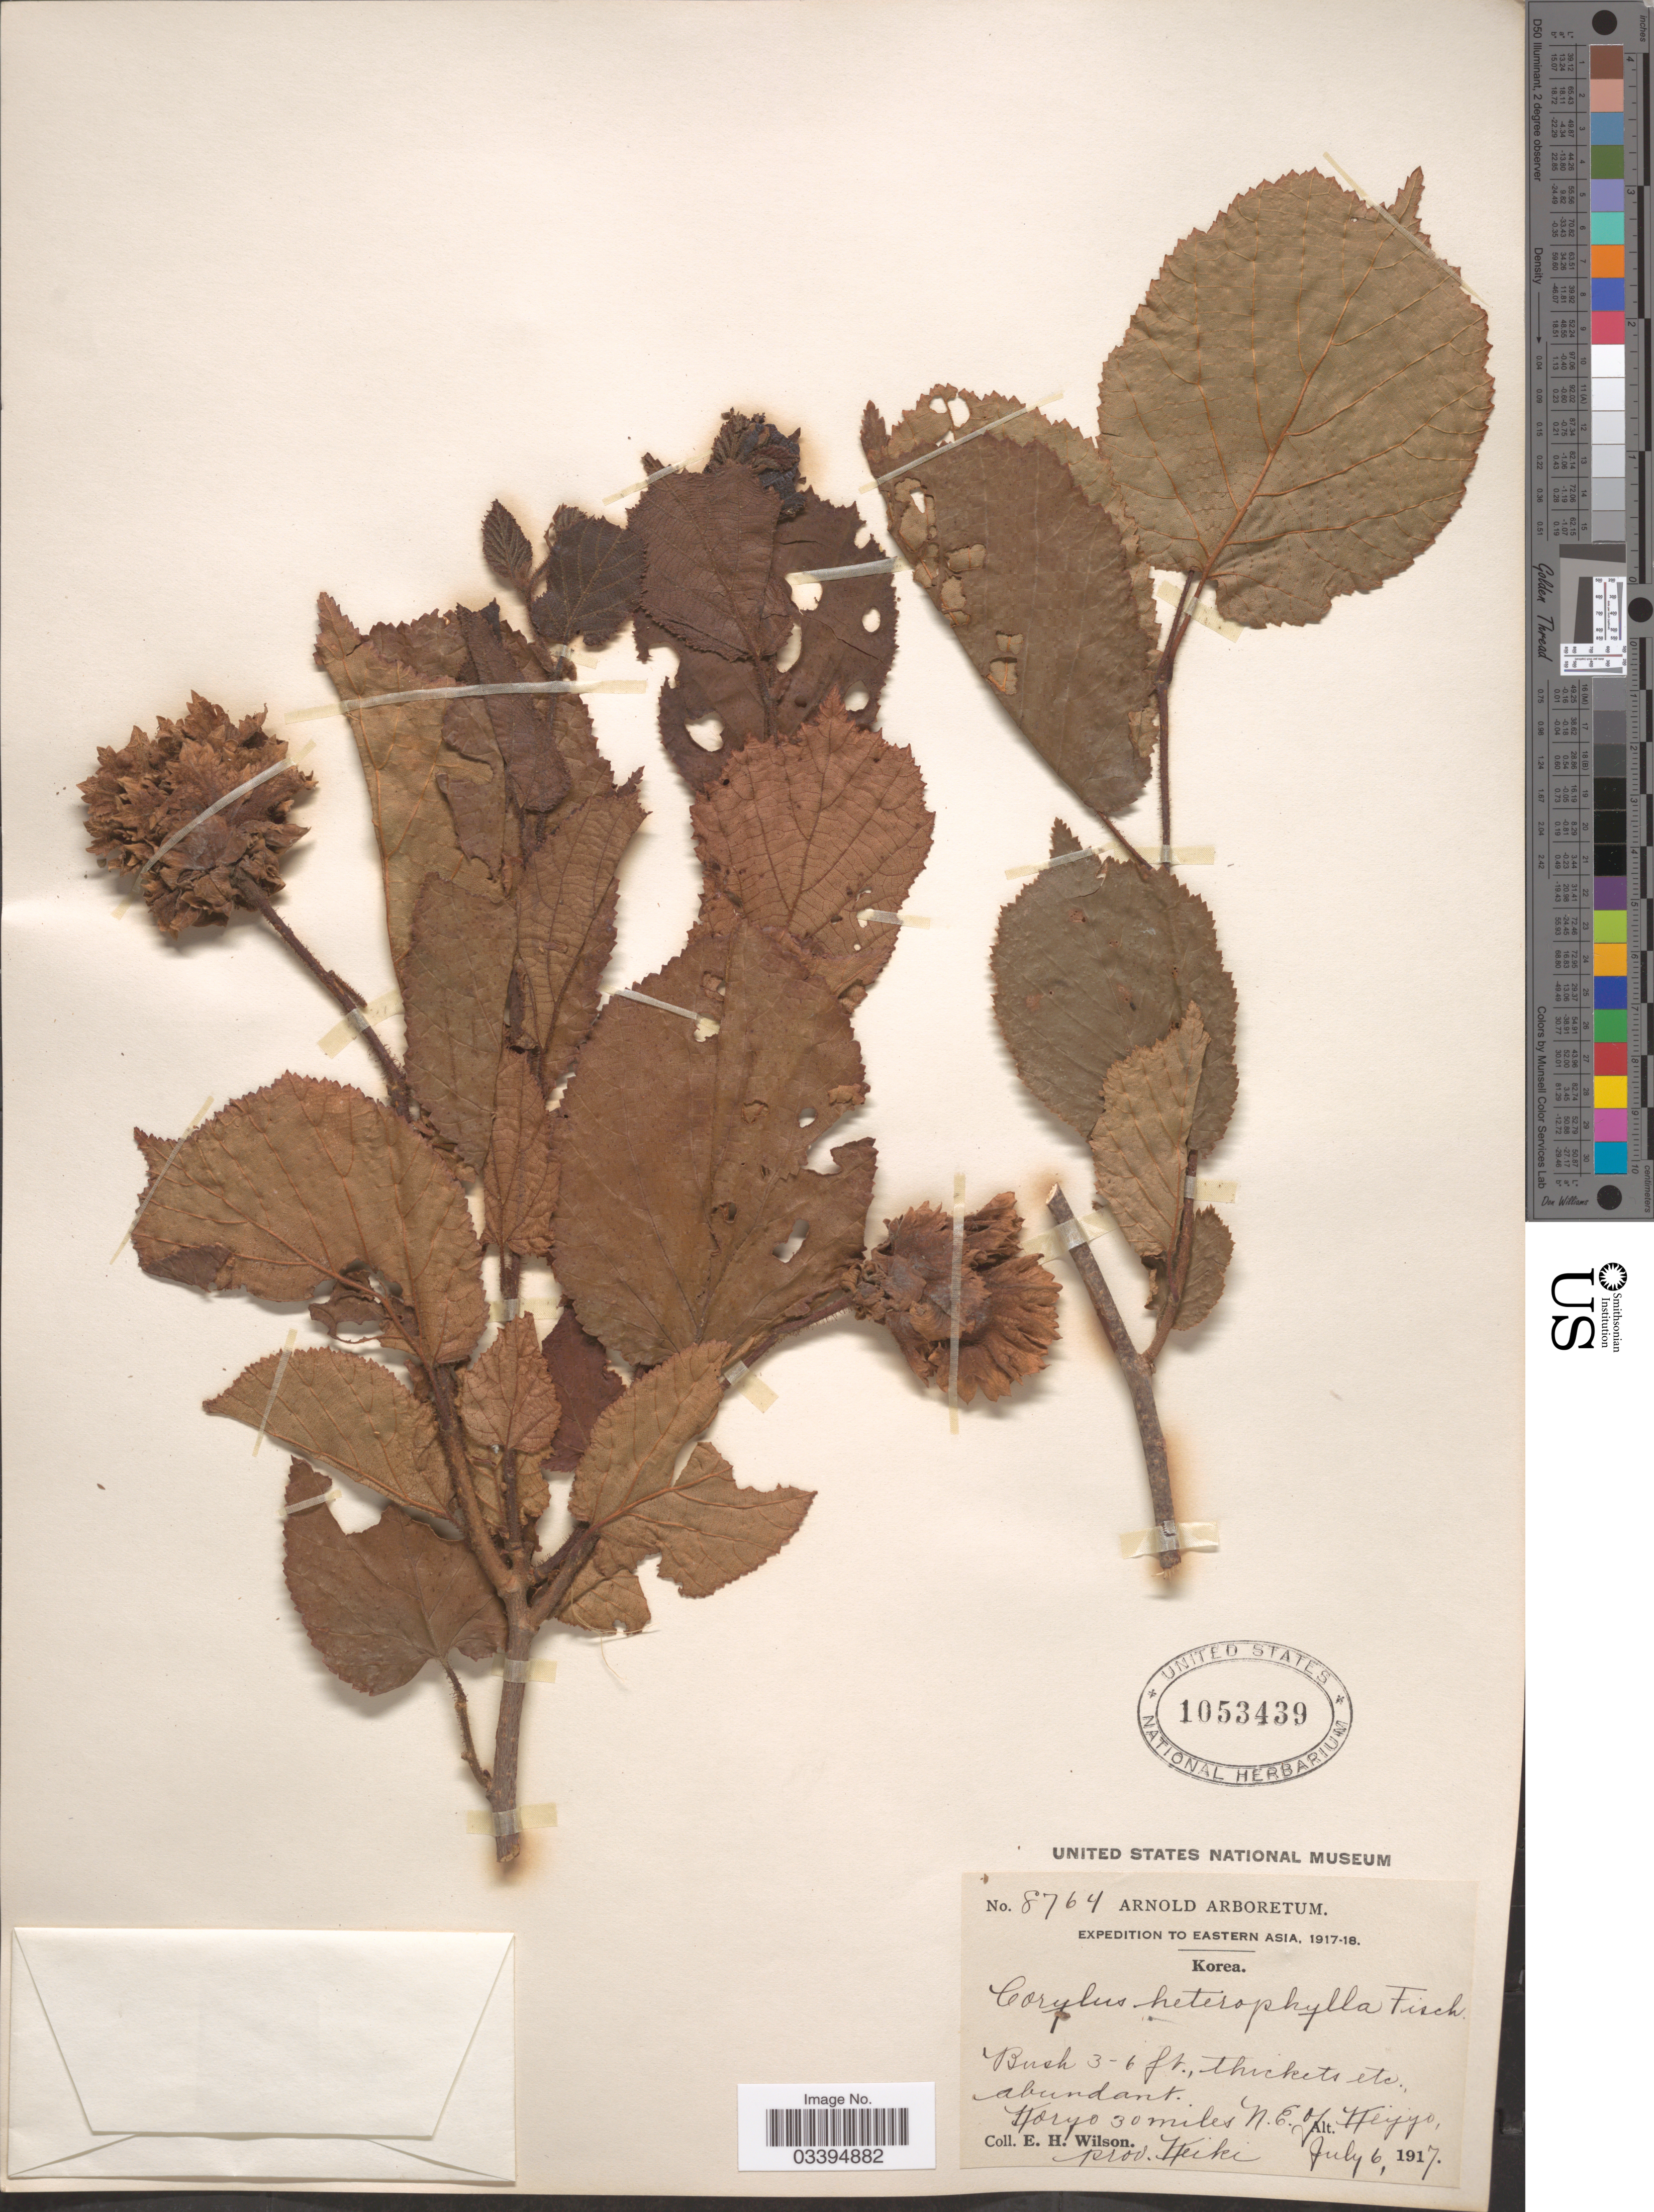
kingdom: Plantae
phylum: Tracheophyta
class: Magnoliopsida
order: Fagales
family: Betulaceae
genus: Corylus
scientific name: Corylus heterophylla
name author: Fisch. ex Trautv.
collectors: E. Wilson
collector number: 8764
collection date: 1917-07-06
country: South Korea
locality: Eastern Asia. Koryo 30 miles N. E. of Keijyo, Prov. Keiki.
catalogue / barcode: US 1053439